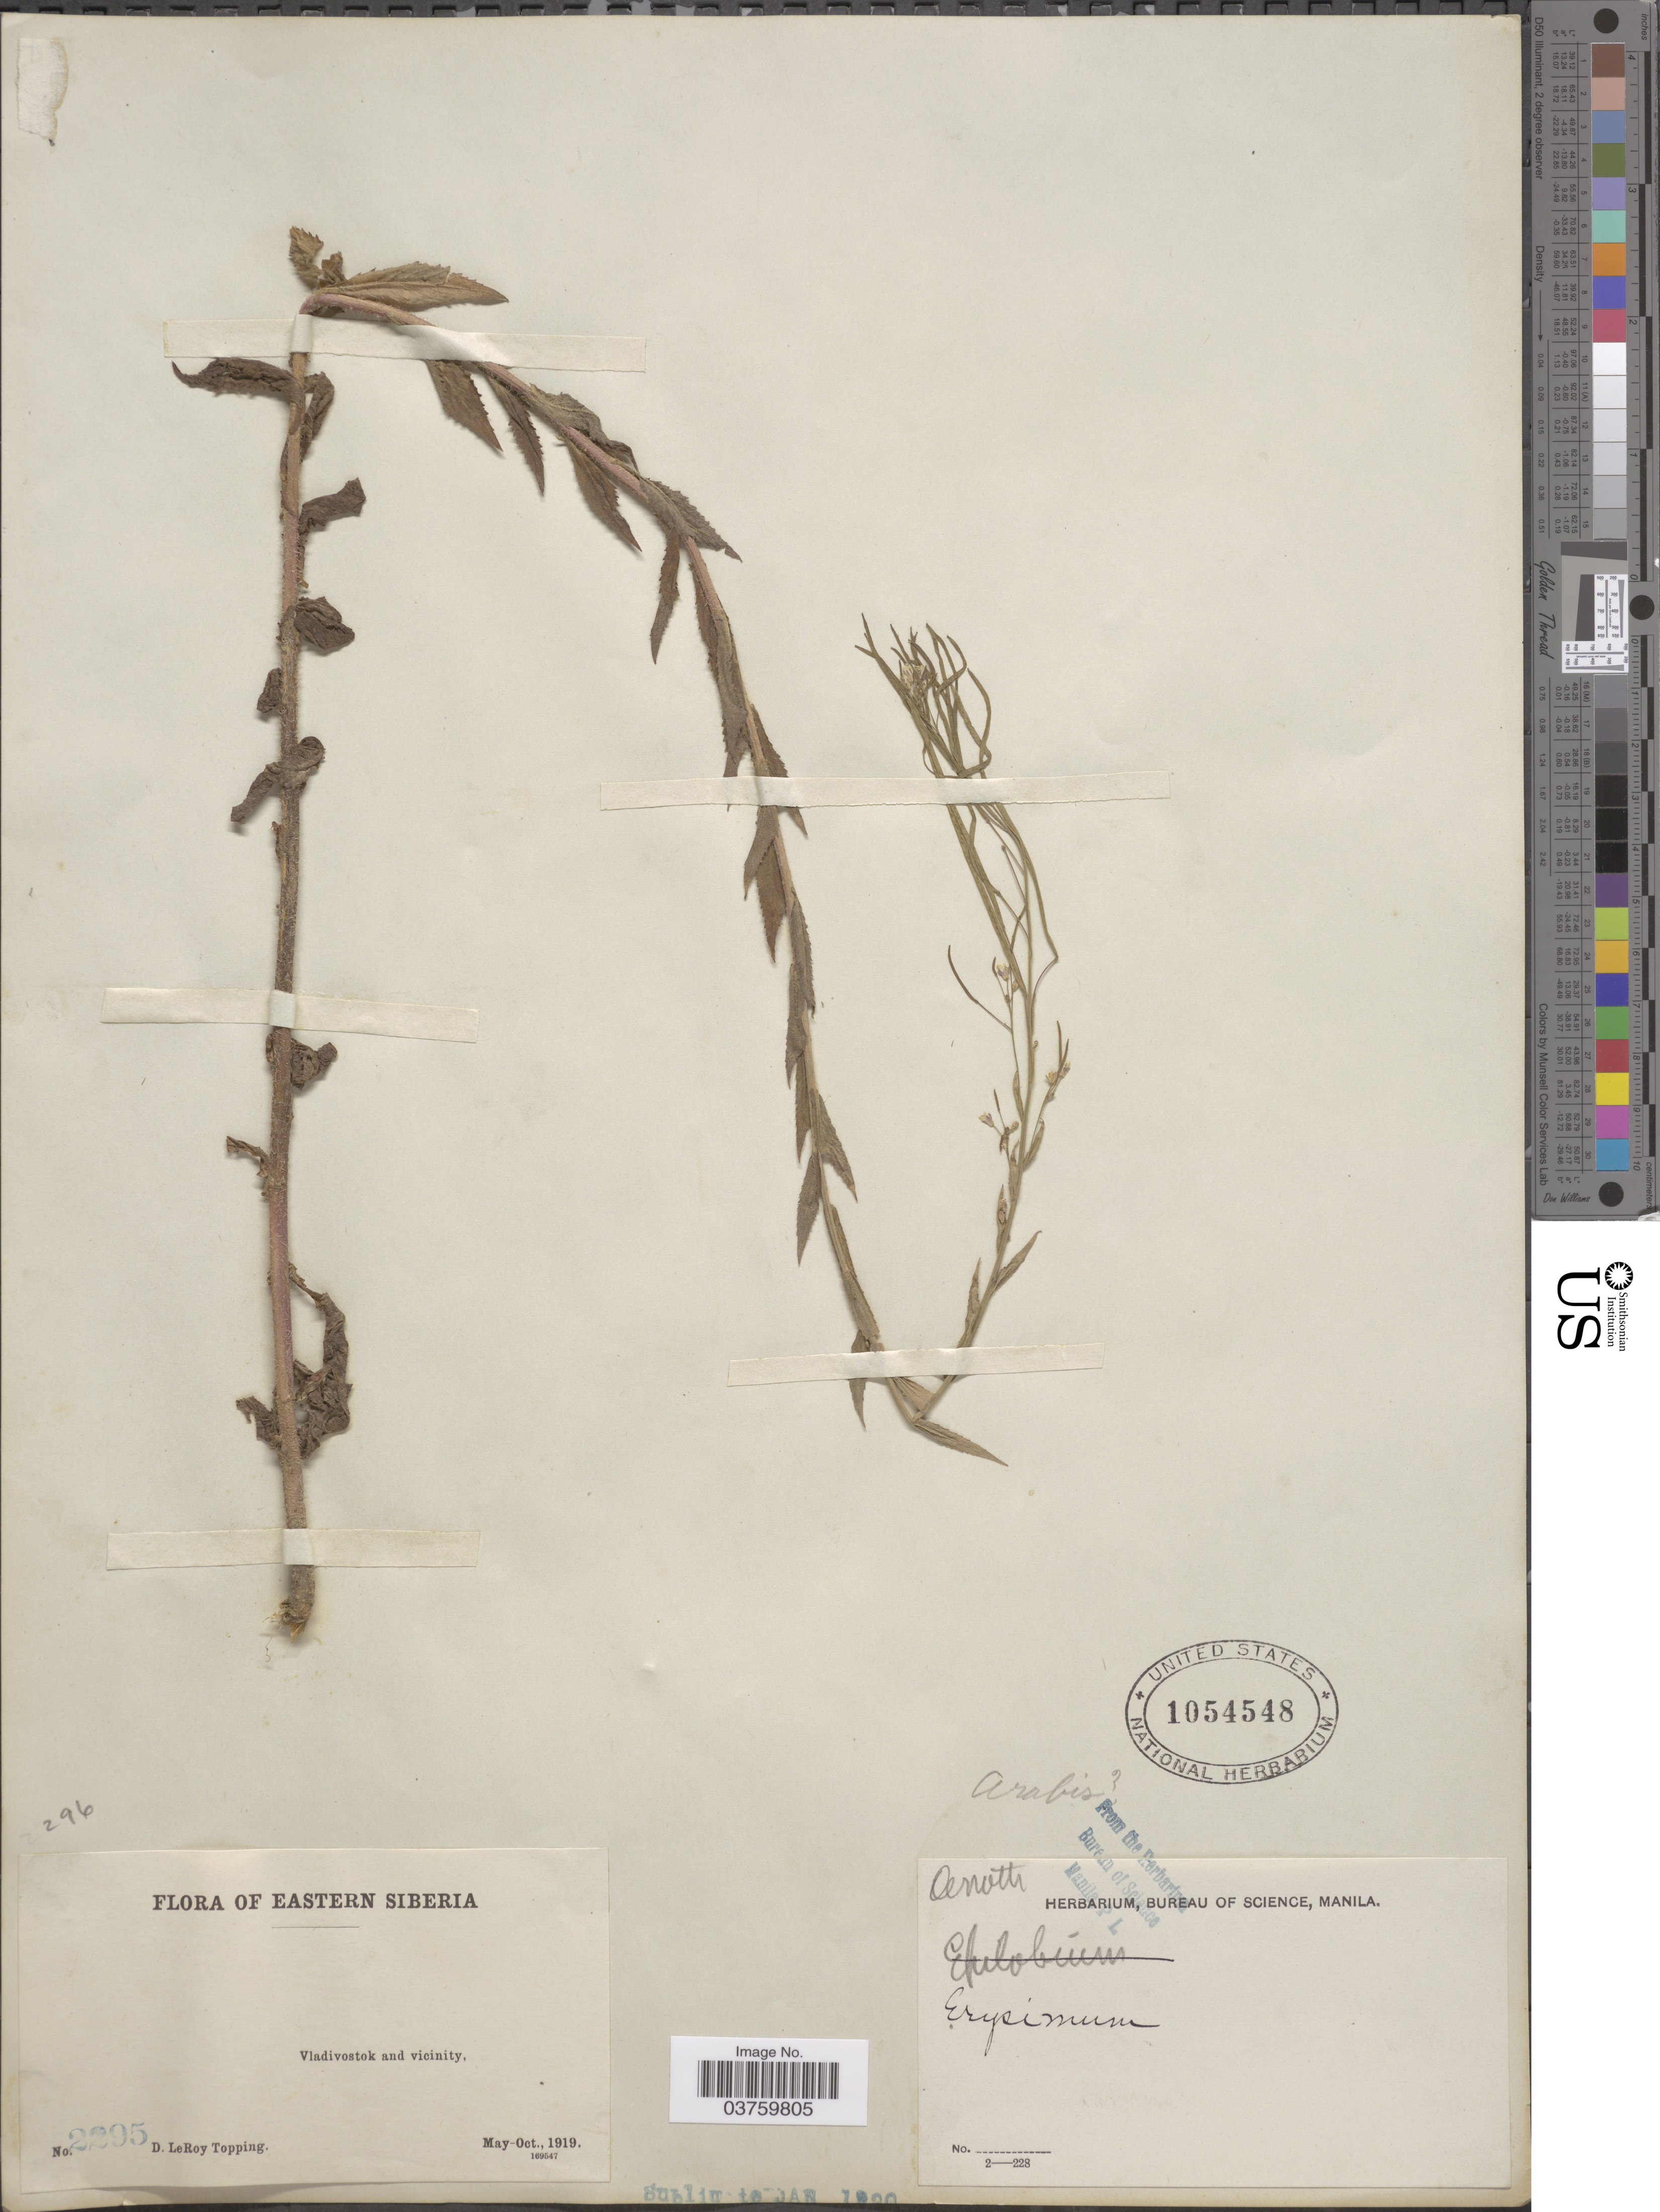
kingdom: Plantae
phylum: Tracheophyta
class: Magnoliopsida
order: Brassicales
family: Brassicaceae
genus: Arabis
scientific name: Arabis sp.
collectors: D. L. Topping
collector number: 2295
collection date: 1919-05/1919-10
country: Russian Federation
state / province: Primorsky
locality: Eastern Siberia. Vladivostok and vicinity.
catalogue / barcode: US 1054548